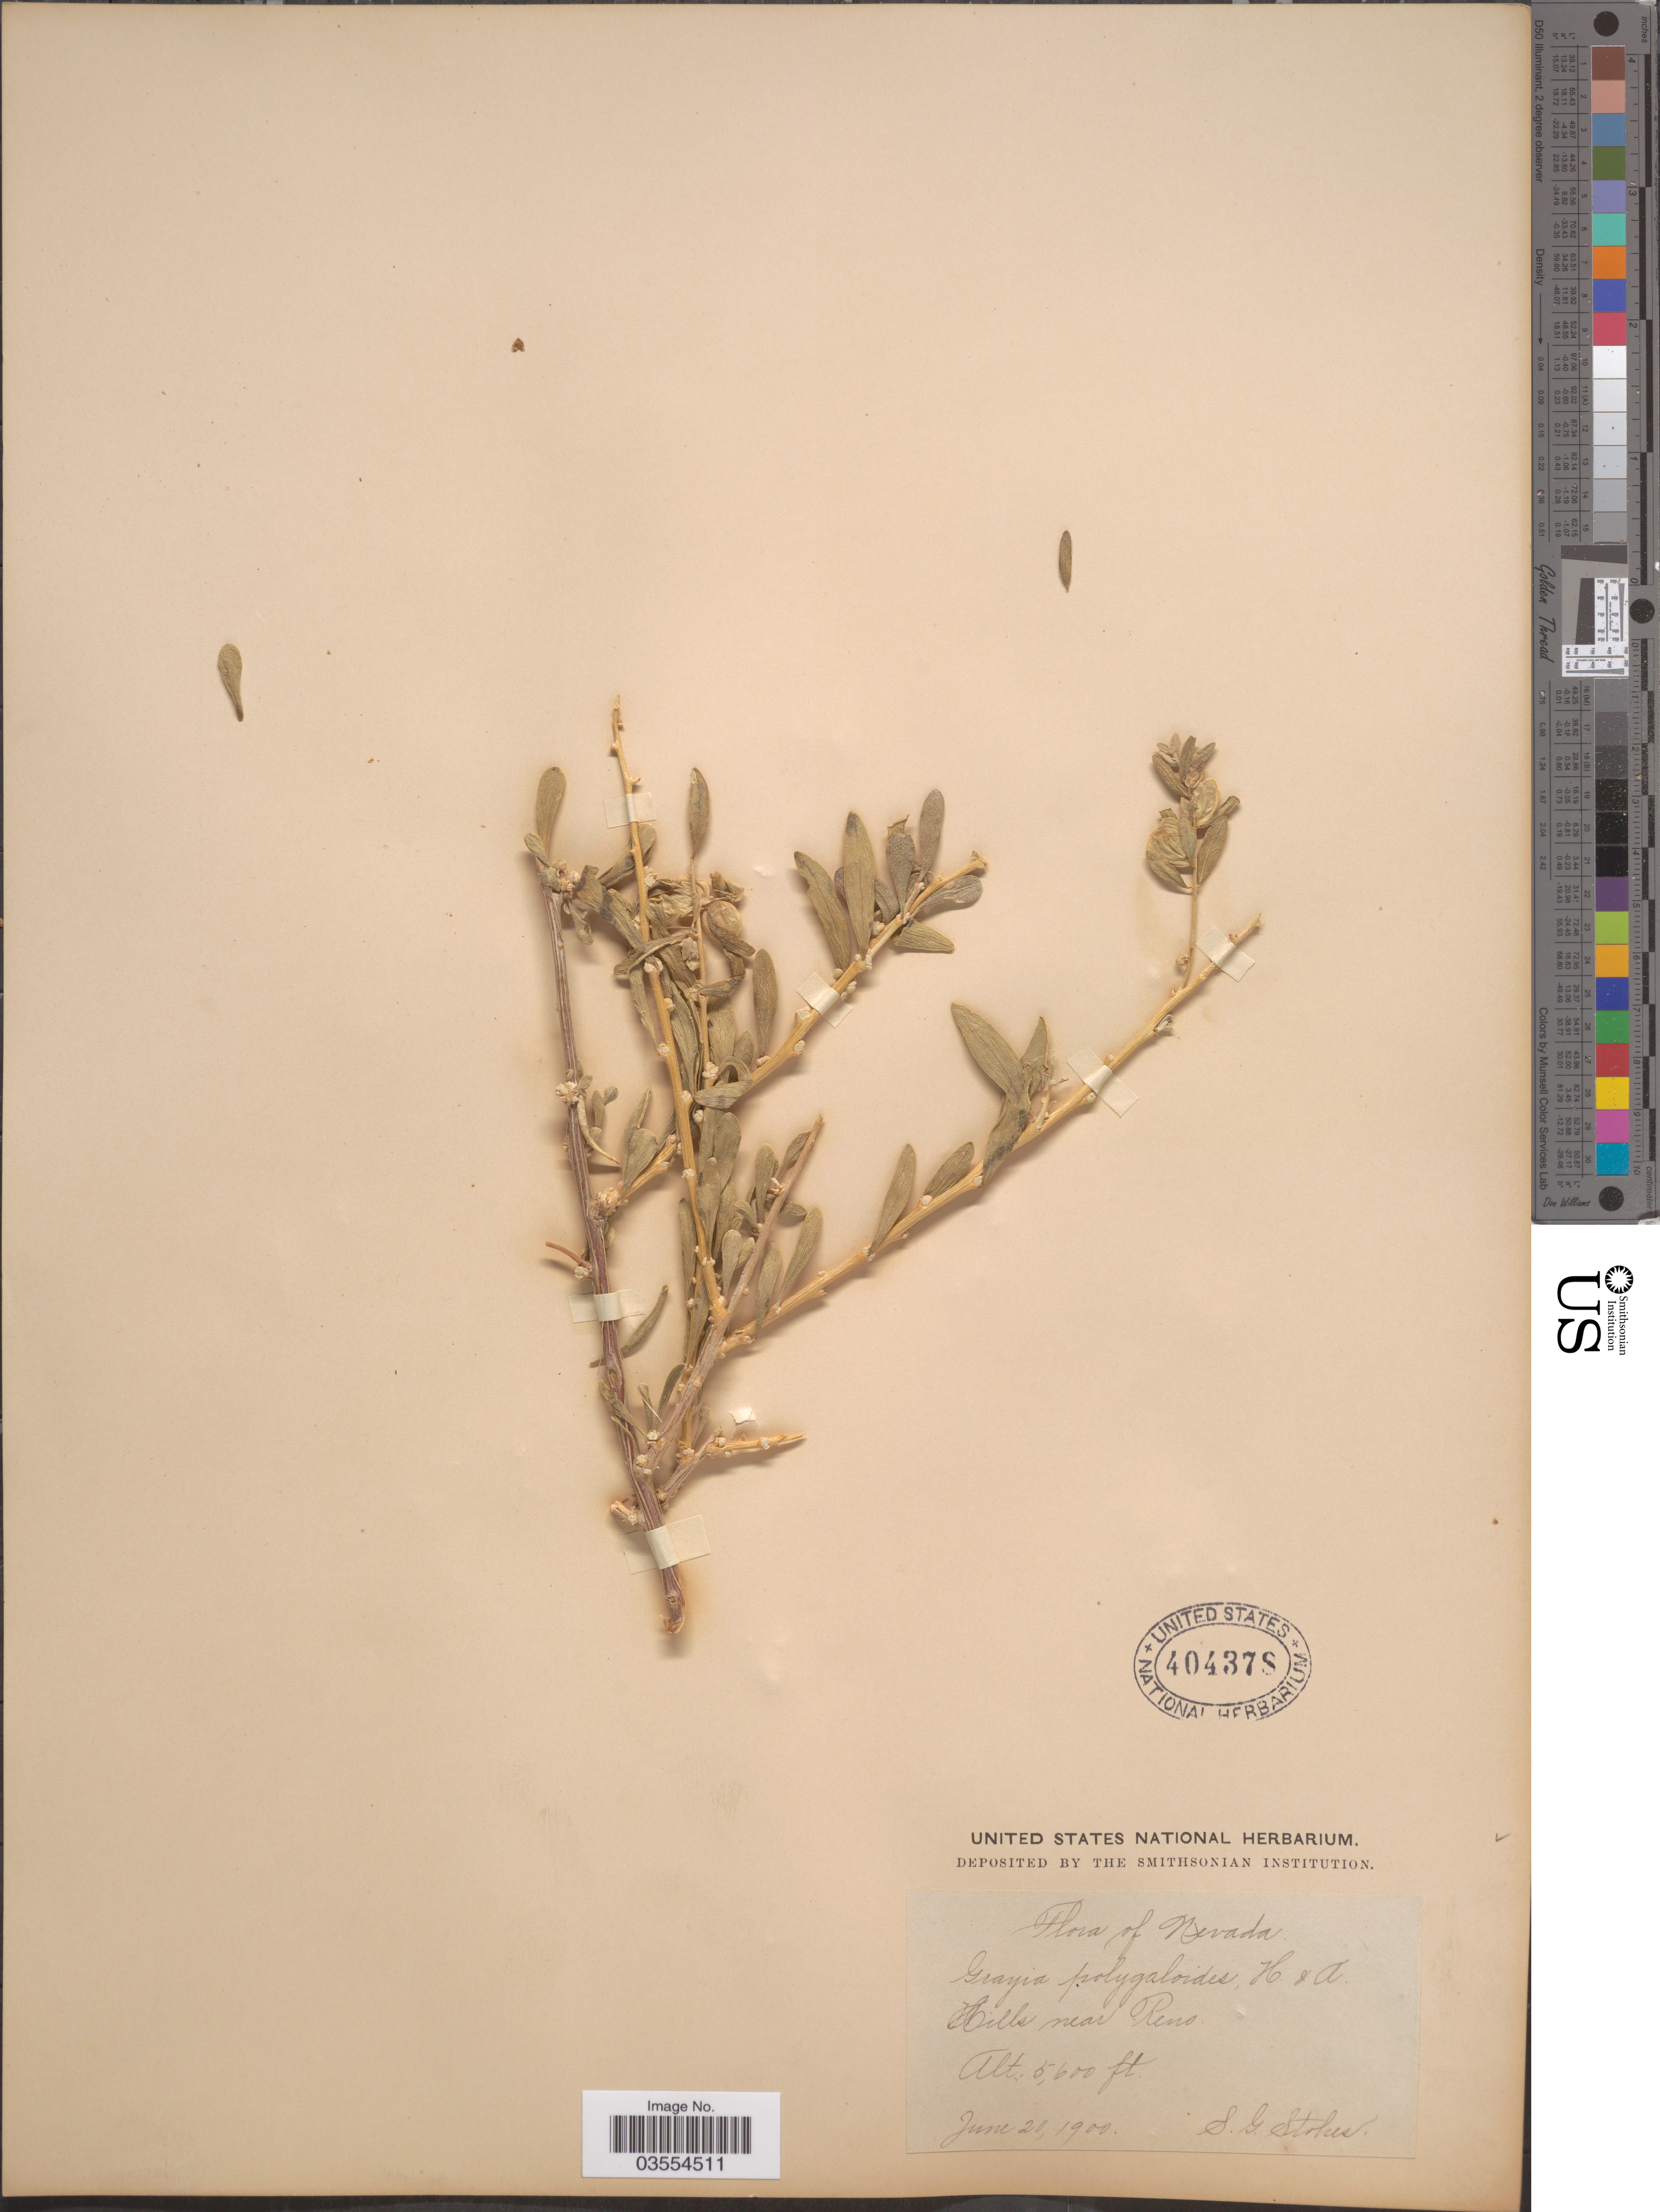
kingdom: Plantae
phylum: Tracheophyta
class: Magnoliopsida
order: Caryophyllales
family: Amaranthaceae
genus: Grayia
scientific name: Grayia spinosa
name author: (Hook.) Moq.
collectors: S. G. Stokes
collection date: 1900-06-20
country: United States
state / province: Nevada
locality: Hills near Reno.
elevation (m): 1707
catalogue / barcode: US 404378